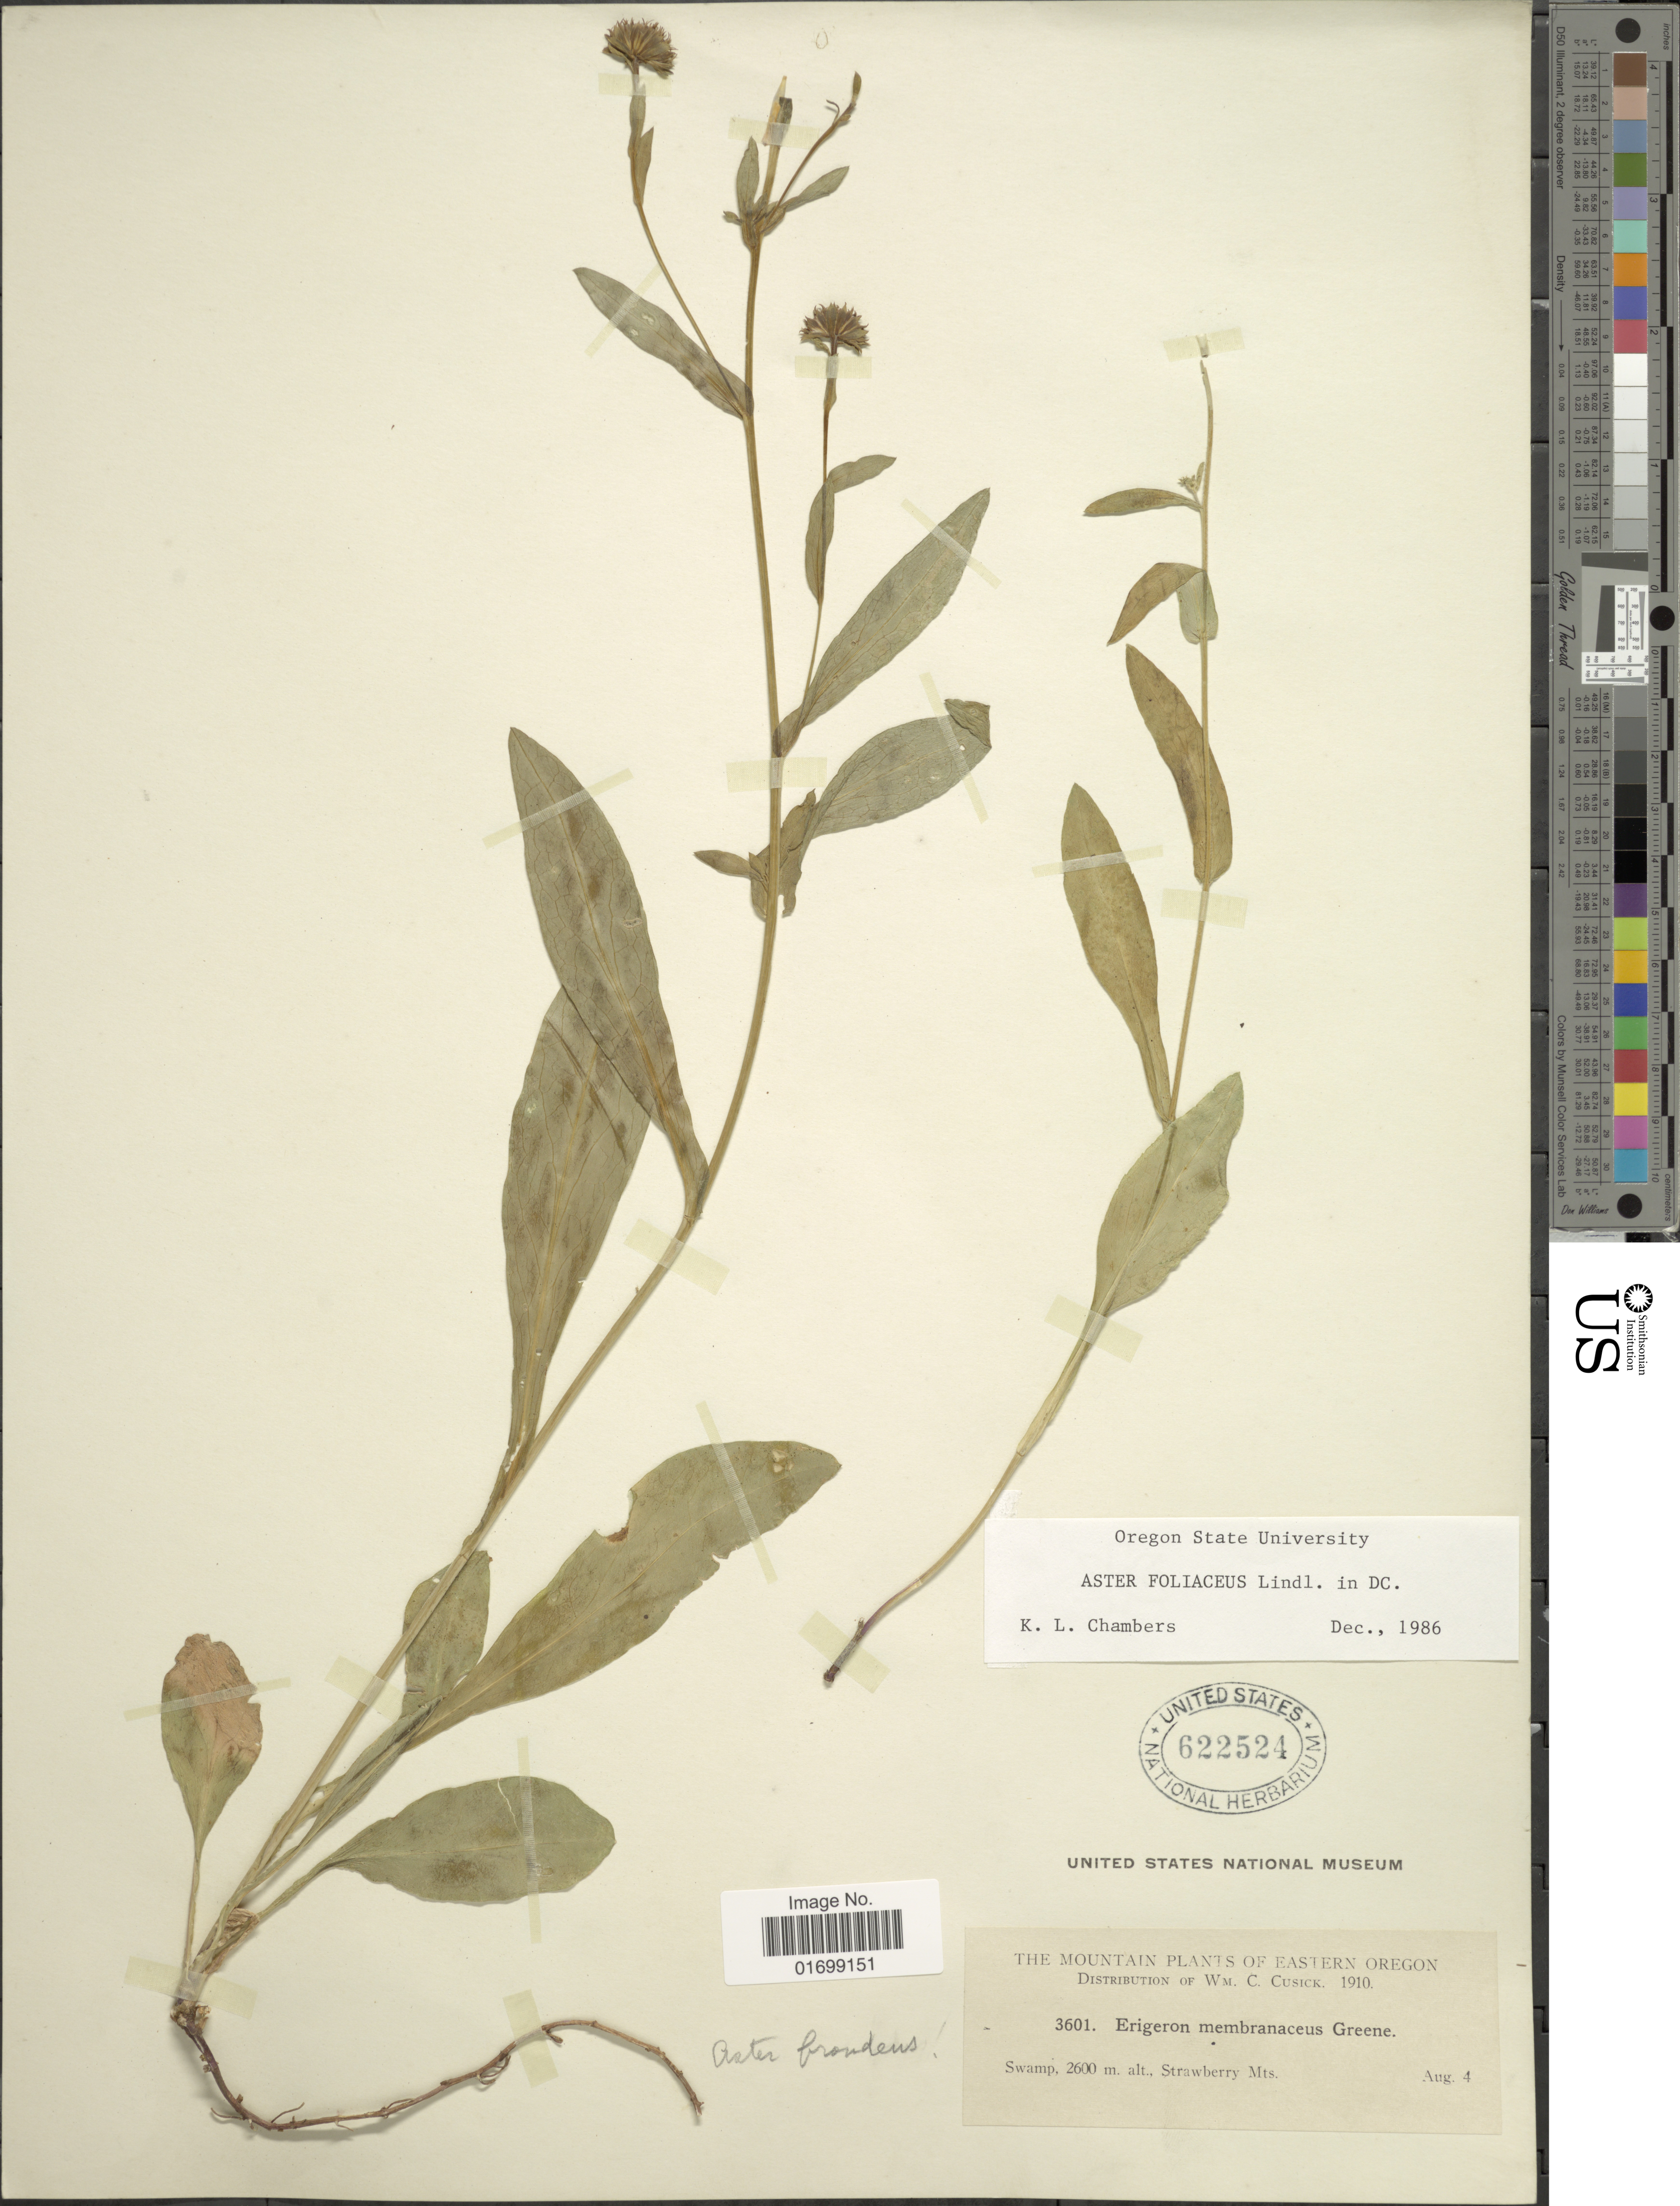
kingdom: Plantae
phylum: Tracheophyta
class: Magnoliopsida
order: Asterales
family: Asteraceae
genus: Symphyotrichum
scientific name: Symphyotrichum foliaceum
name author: (Lindl. ex DC.) G.L. Nesom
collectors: W. C. Cusick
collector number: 3601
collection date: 1910-08-04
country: United States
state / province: Oregon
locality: The Mountain Plants of Eastern Oregon, swamp, Strawberry Mts.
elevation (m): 2600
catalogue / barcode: US 622524